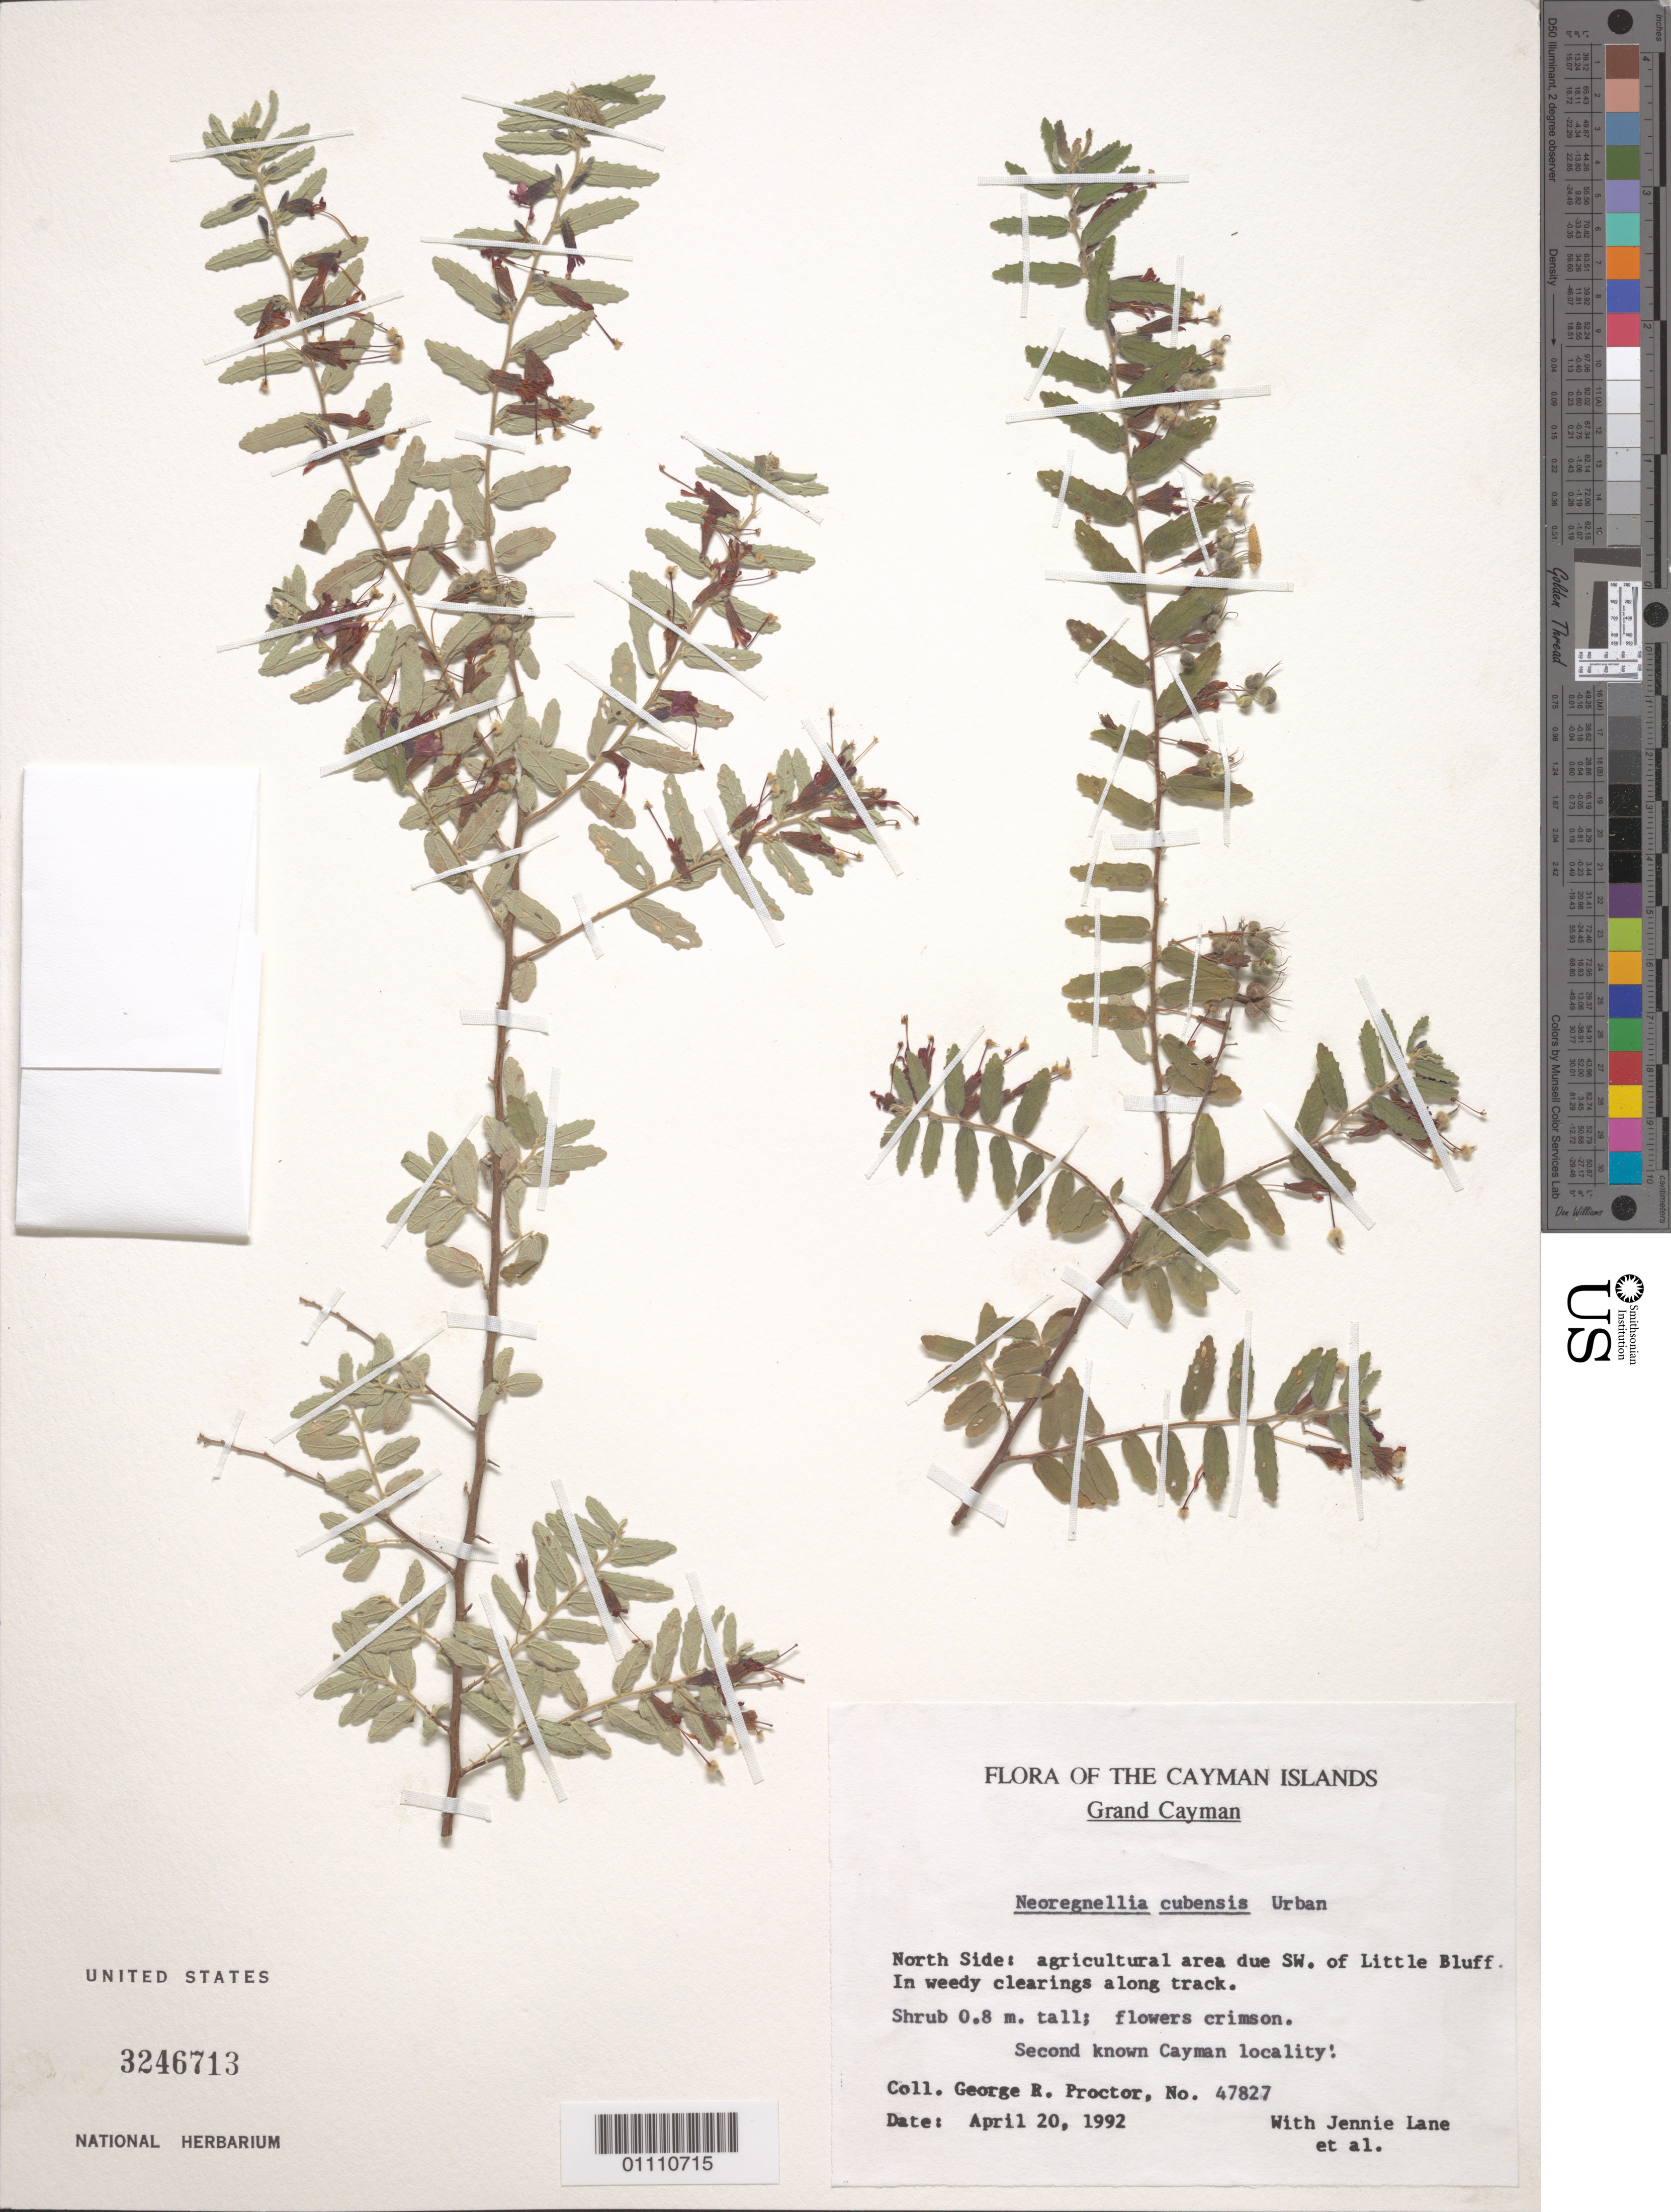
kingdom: Plantae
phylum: Tracheophyta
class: Magnoliopsida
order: Malvales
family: Malvaceae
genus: Neoregnellia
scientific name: Neoregnellia cubensis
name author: Urb.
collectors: G. R. Proctor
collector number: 47827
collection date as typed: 20 Apr 1992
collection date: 1992-04-20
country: Cayman Islands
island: Grand Cayman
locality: N Side: agricultural aread due SW of Little Bluff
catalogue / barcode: US 3246713